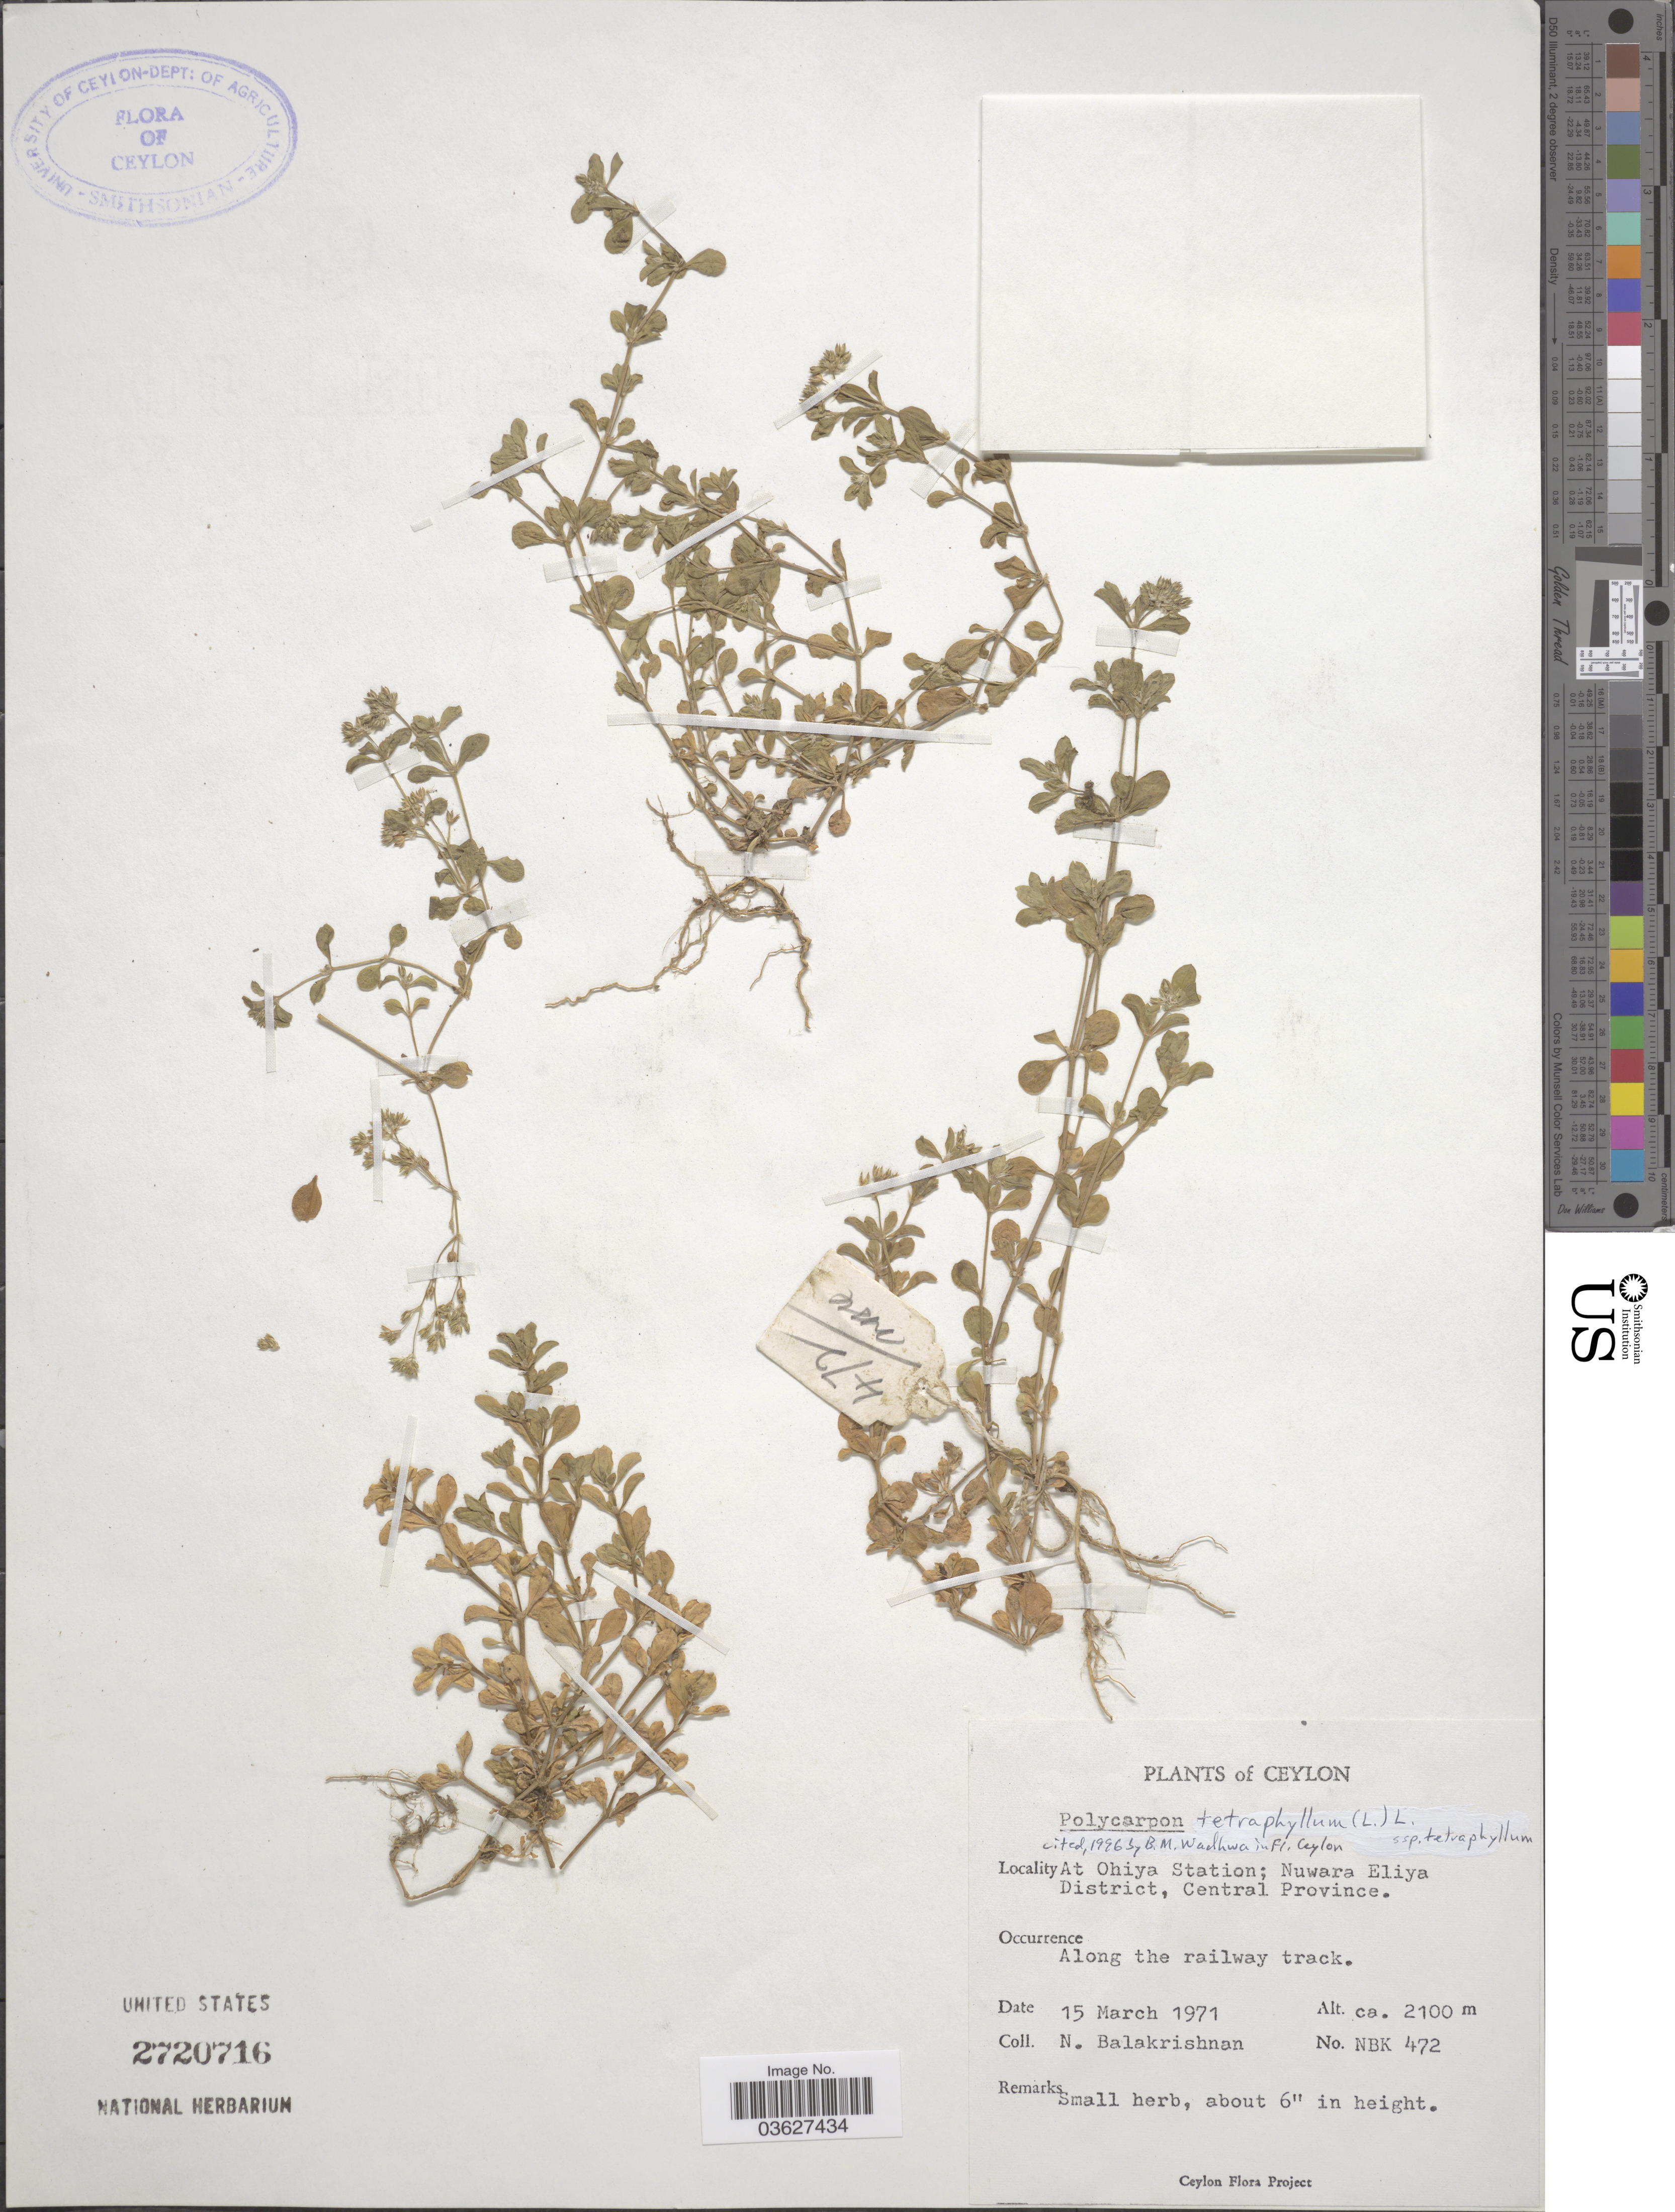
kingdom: Plantae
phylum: Tracheophyta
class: Magnoliopsida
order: Caryophyllales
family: Caryophyllaceae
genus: Polycarpon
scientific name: Polycarpon tetraphyllum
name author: (L.) L.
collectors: N. Balakrishnan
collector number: NBK472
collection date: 1971-03-15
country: Sri Lanka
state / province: Central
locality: At Ohiya Station; Nuwara Eliya District.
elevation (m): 2100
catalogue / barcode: US 2720716